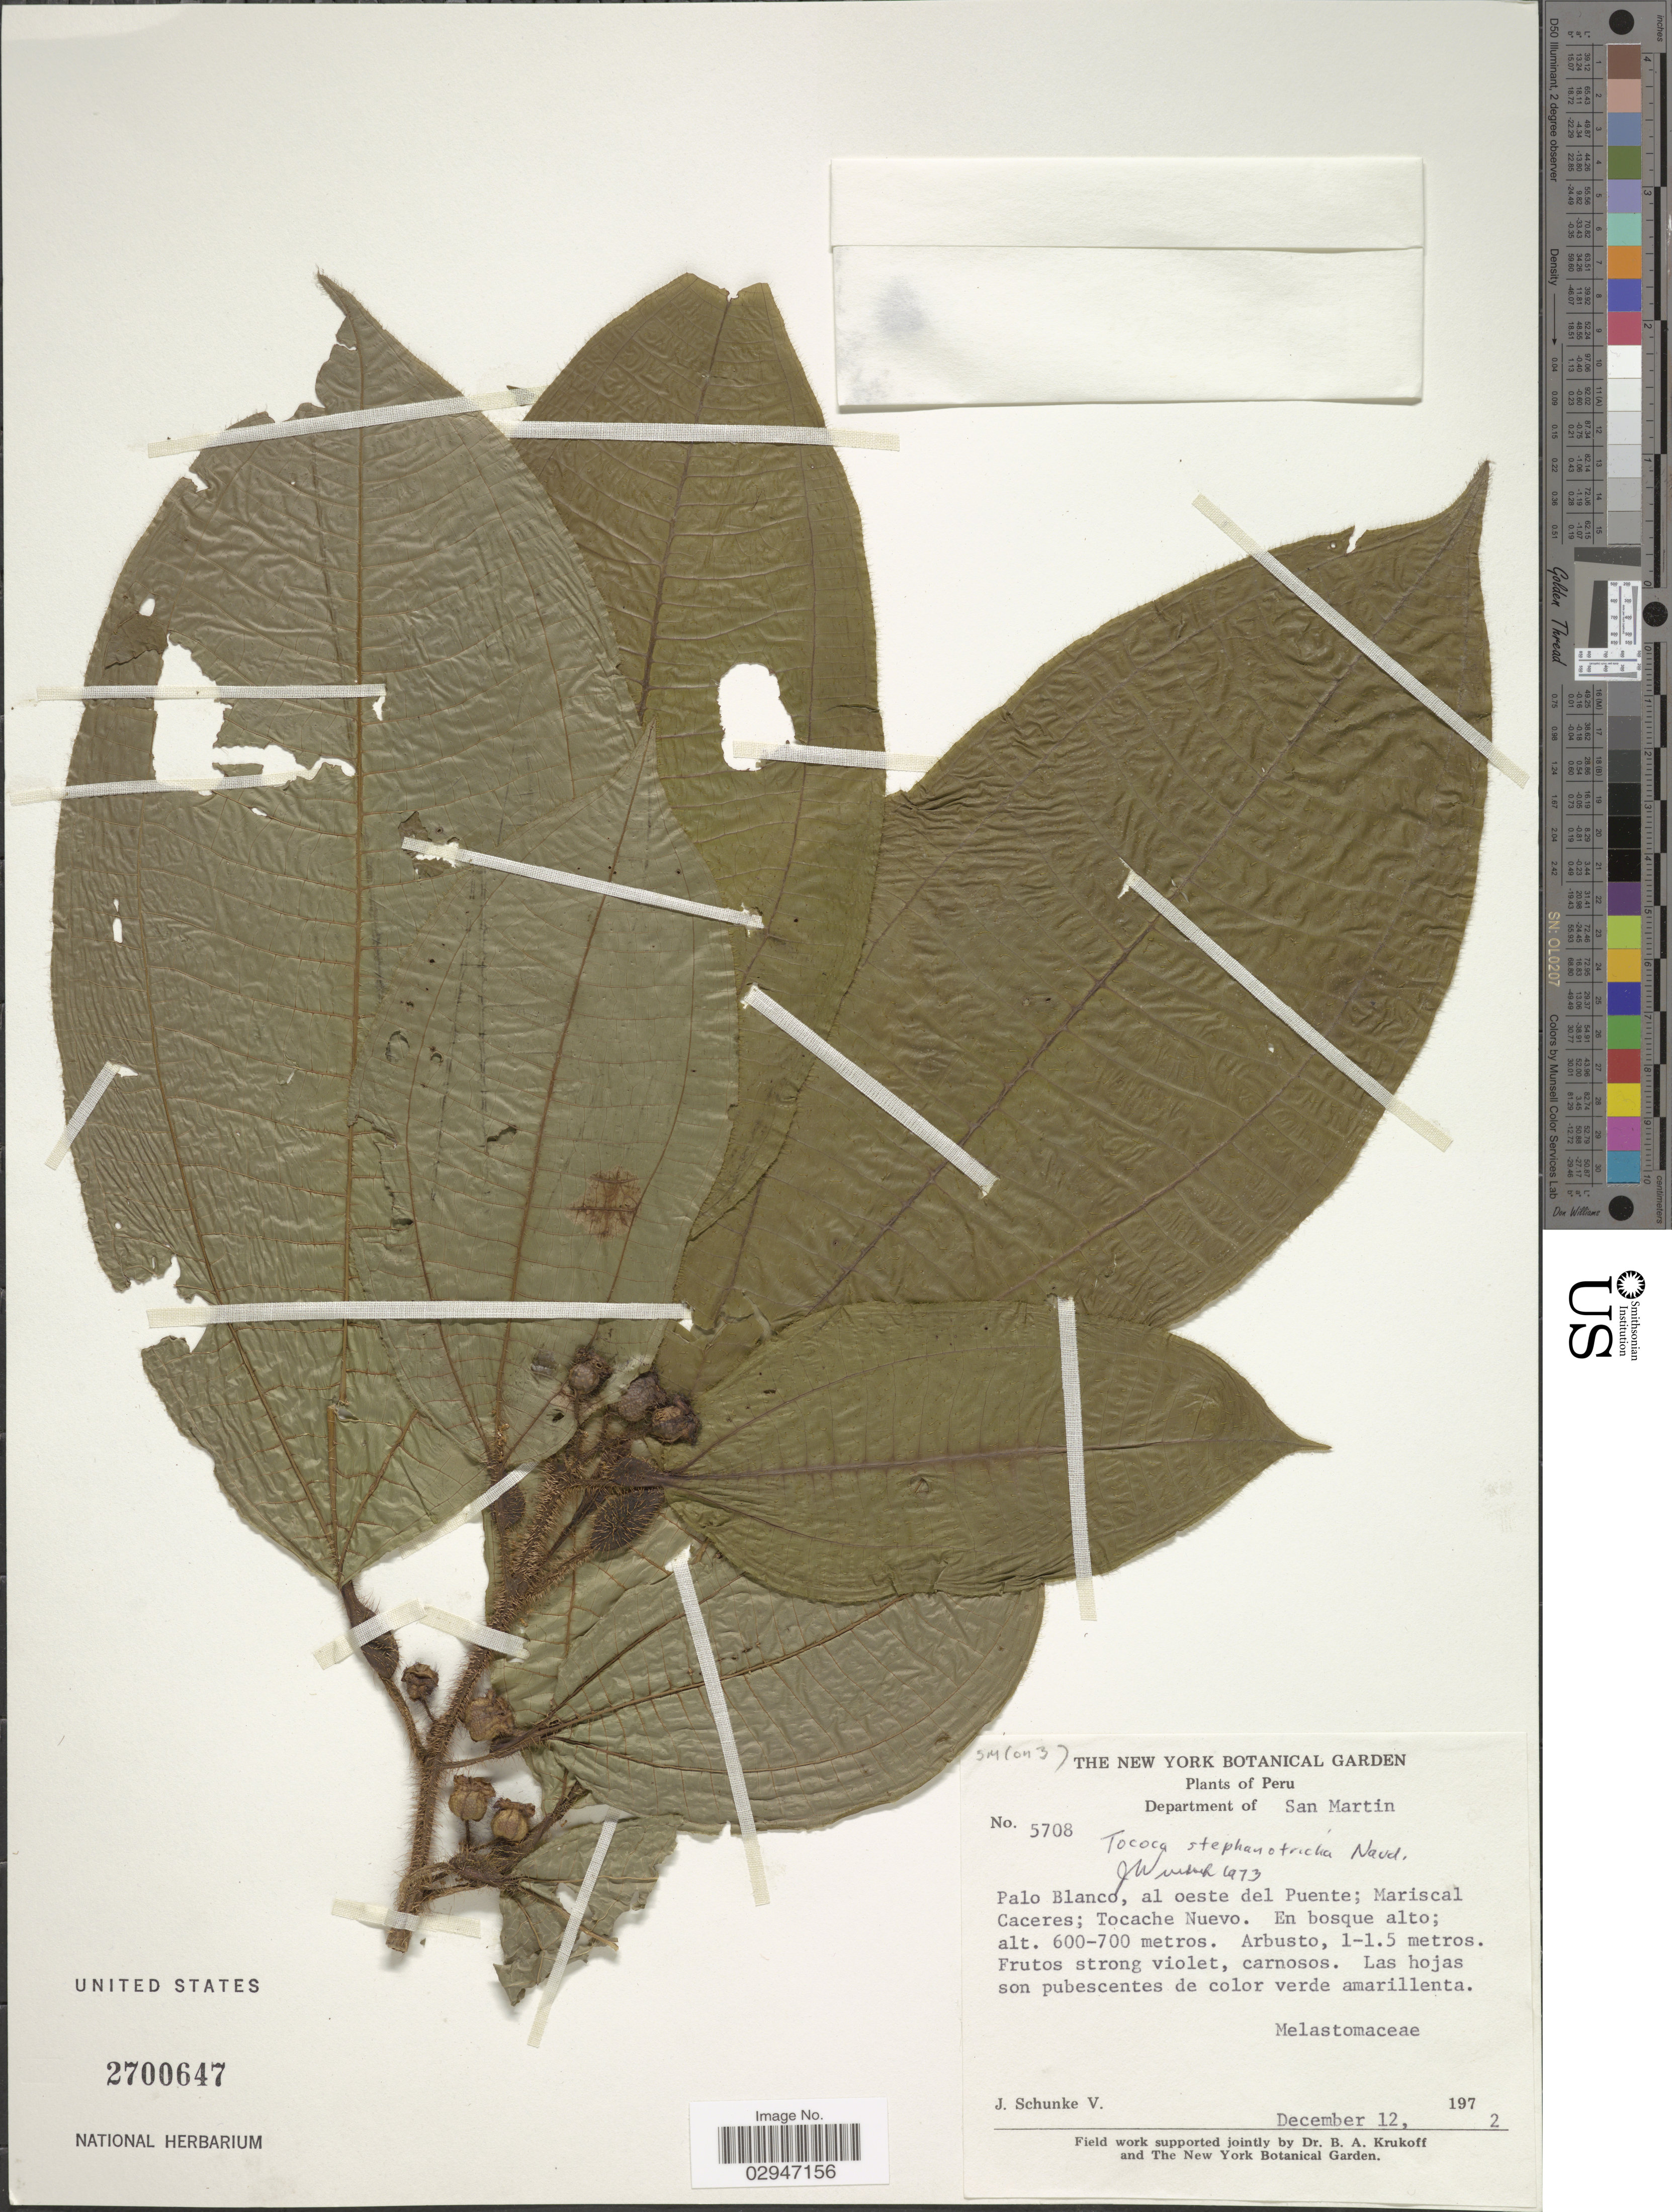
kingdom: Plantae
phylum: Tracheophyta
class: Magnoliopsida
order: Myrtales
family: Melastomataceae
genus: Tococa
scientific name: Tococa stephanotricha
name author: Naudin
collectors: J. Schunke Vigo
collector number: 5708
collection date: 1972-12-12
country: Peru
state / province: San Martín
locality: Department of San Martin. Palo Blanco, al oeste del Puente; Mariscal Caceres; Tocache Nuevo.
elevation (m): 600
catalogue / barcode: US 2700647